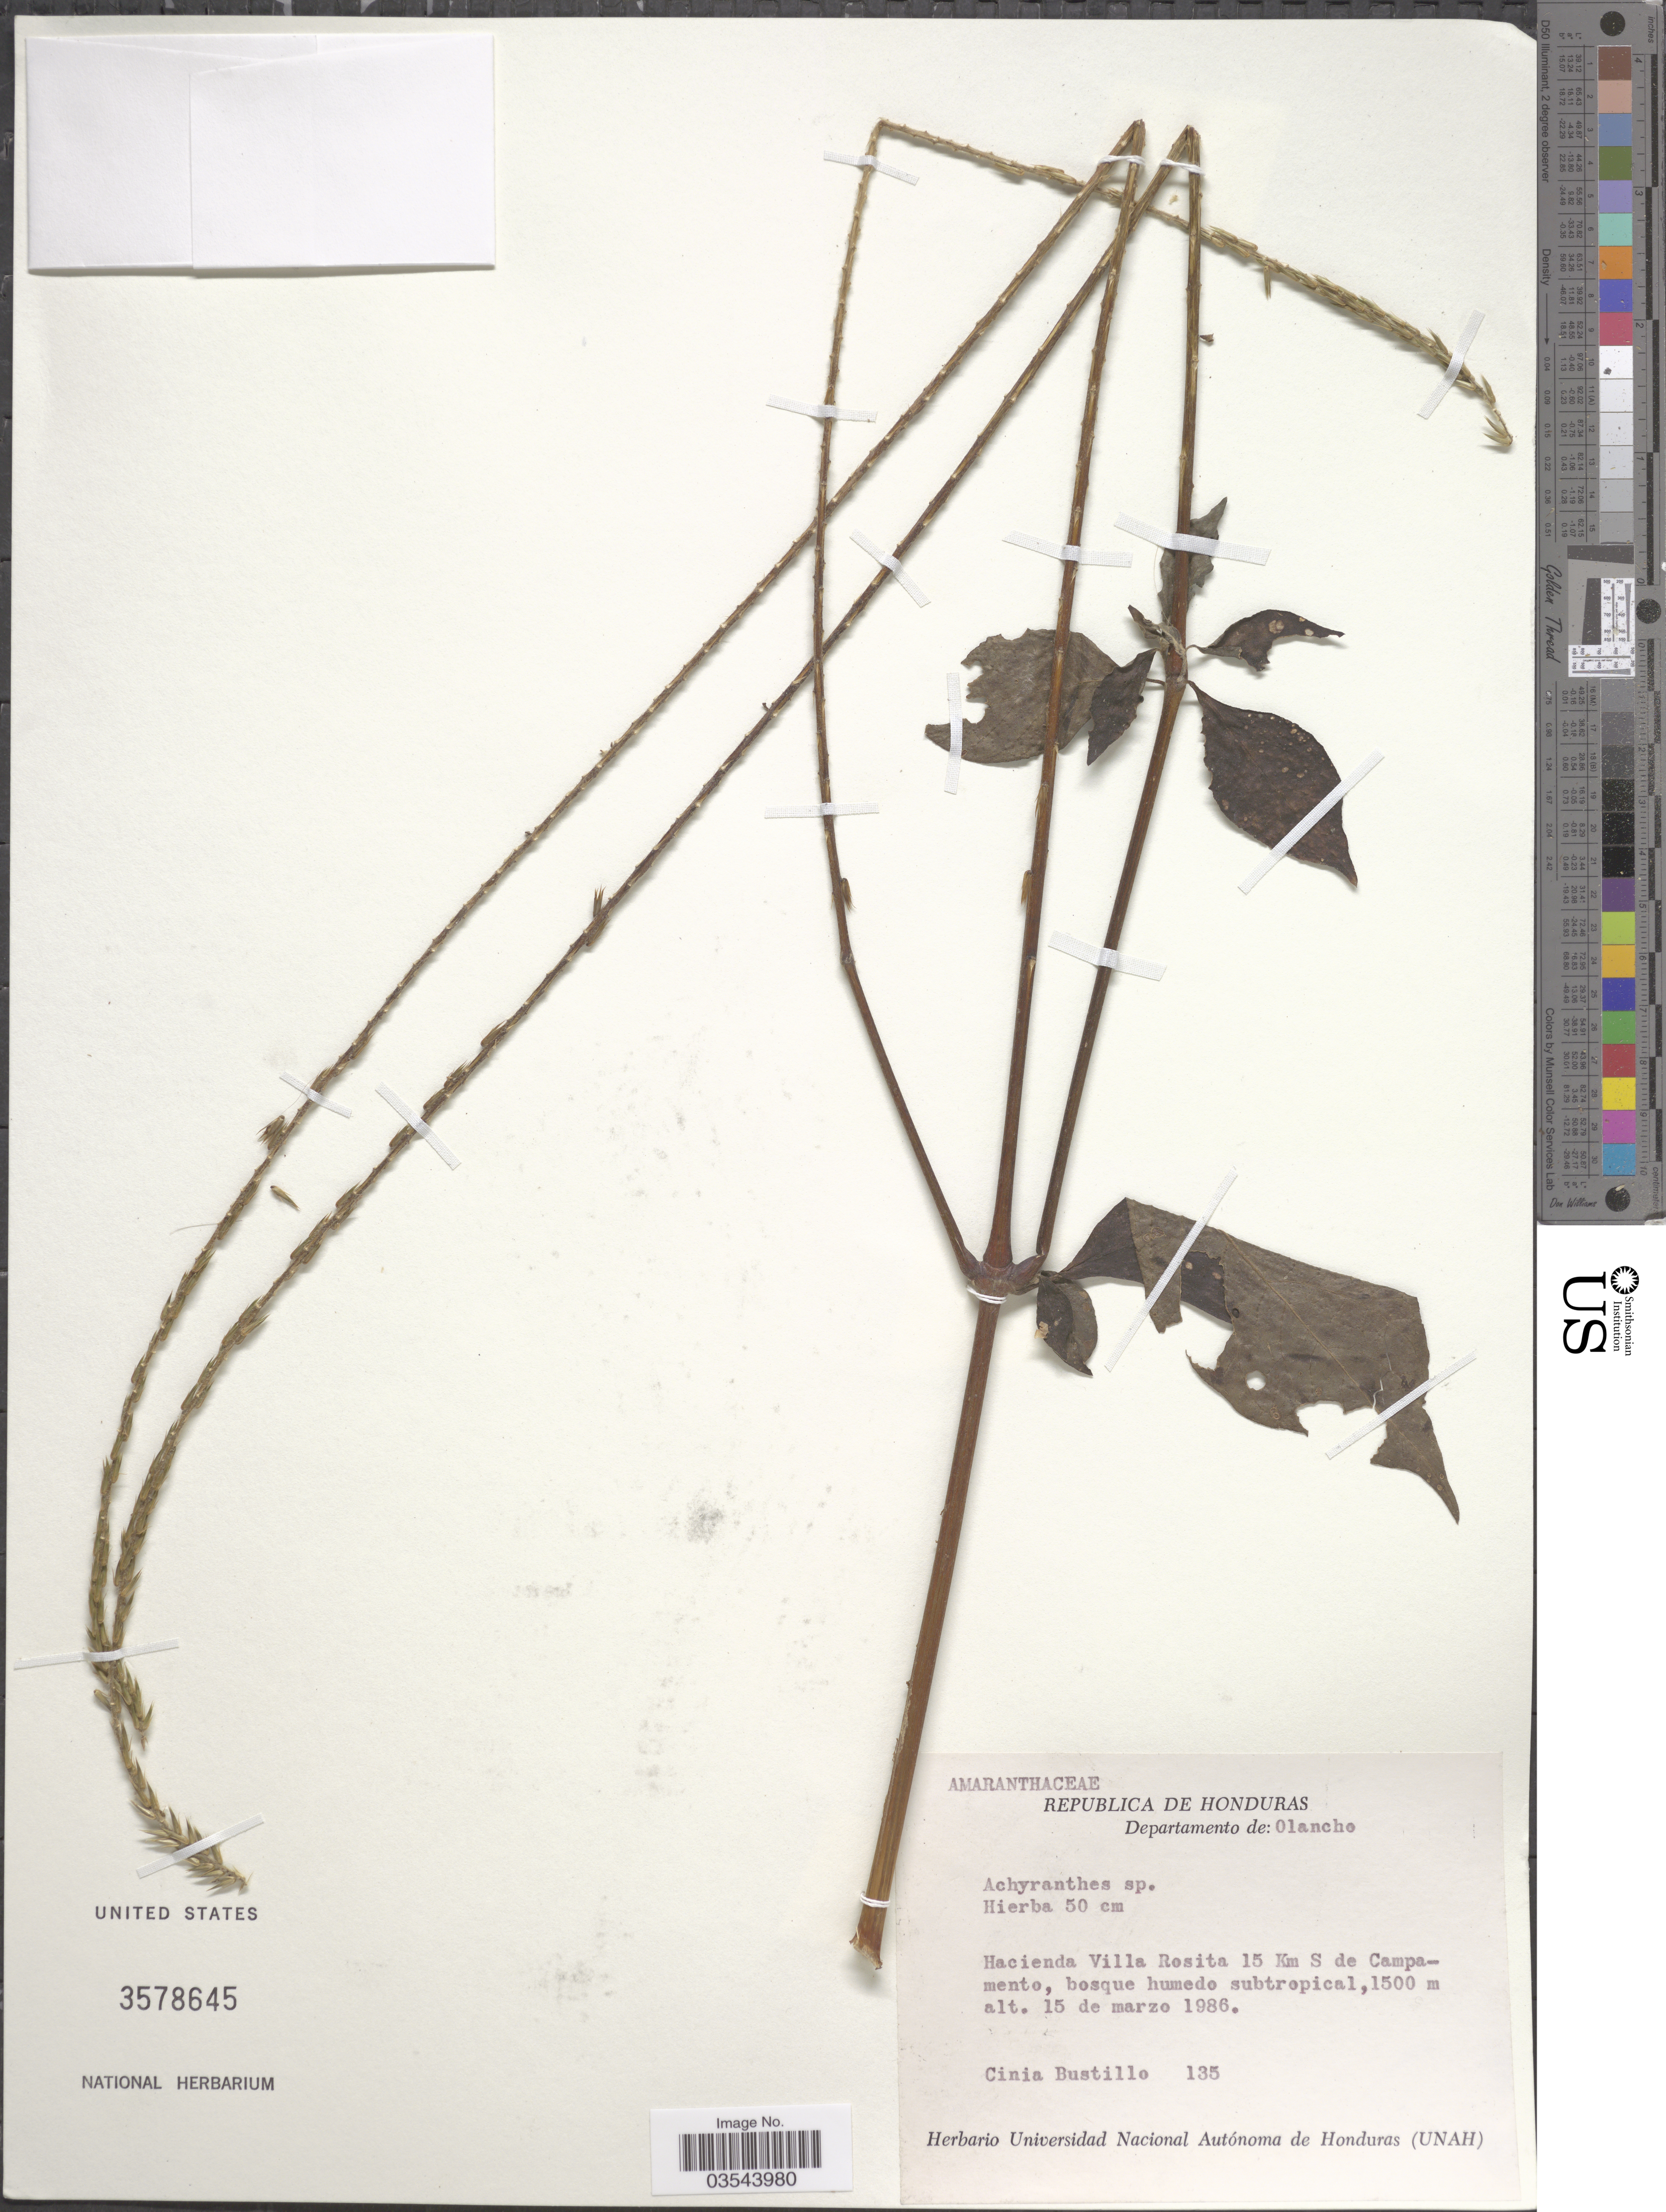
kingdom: Plantae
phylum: Tracheophyta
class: Magnoliopsida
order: Caryophyllales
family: Amaranthaceae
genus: Achyranthes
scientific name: Achyranthes sp.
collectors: C. Bustillo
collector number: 135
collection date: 1986-03-15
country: Honduras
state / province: Olancho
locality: Departamento de: Olancho. Hacienda Villa Rosita 15 Km S de Campamento, bosque humedo subtropical.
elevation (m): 1500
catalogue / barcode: US 3578645